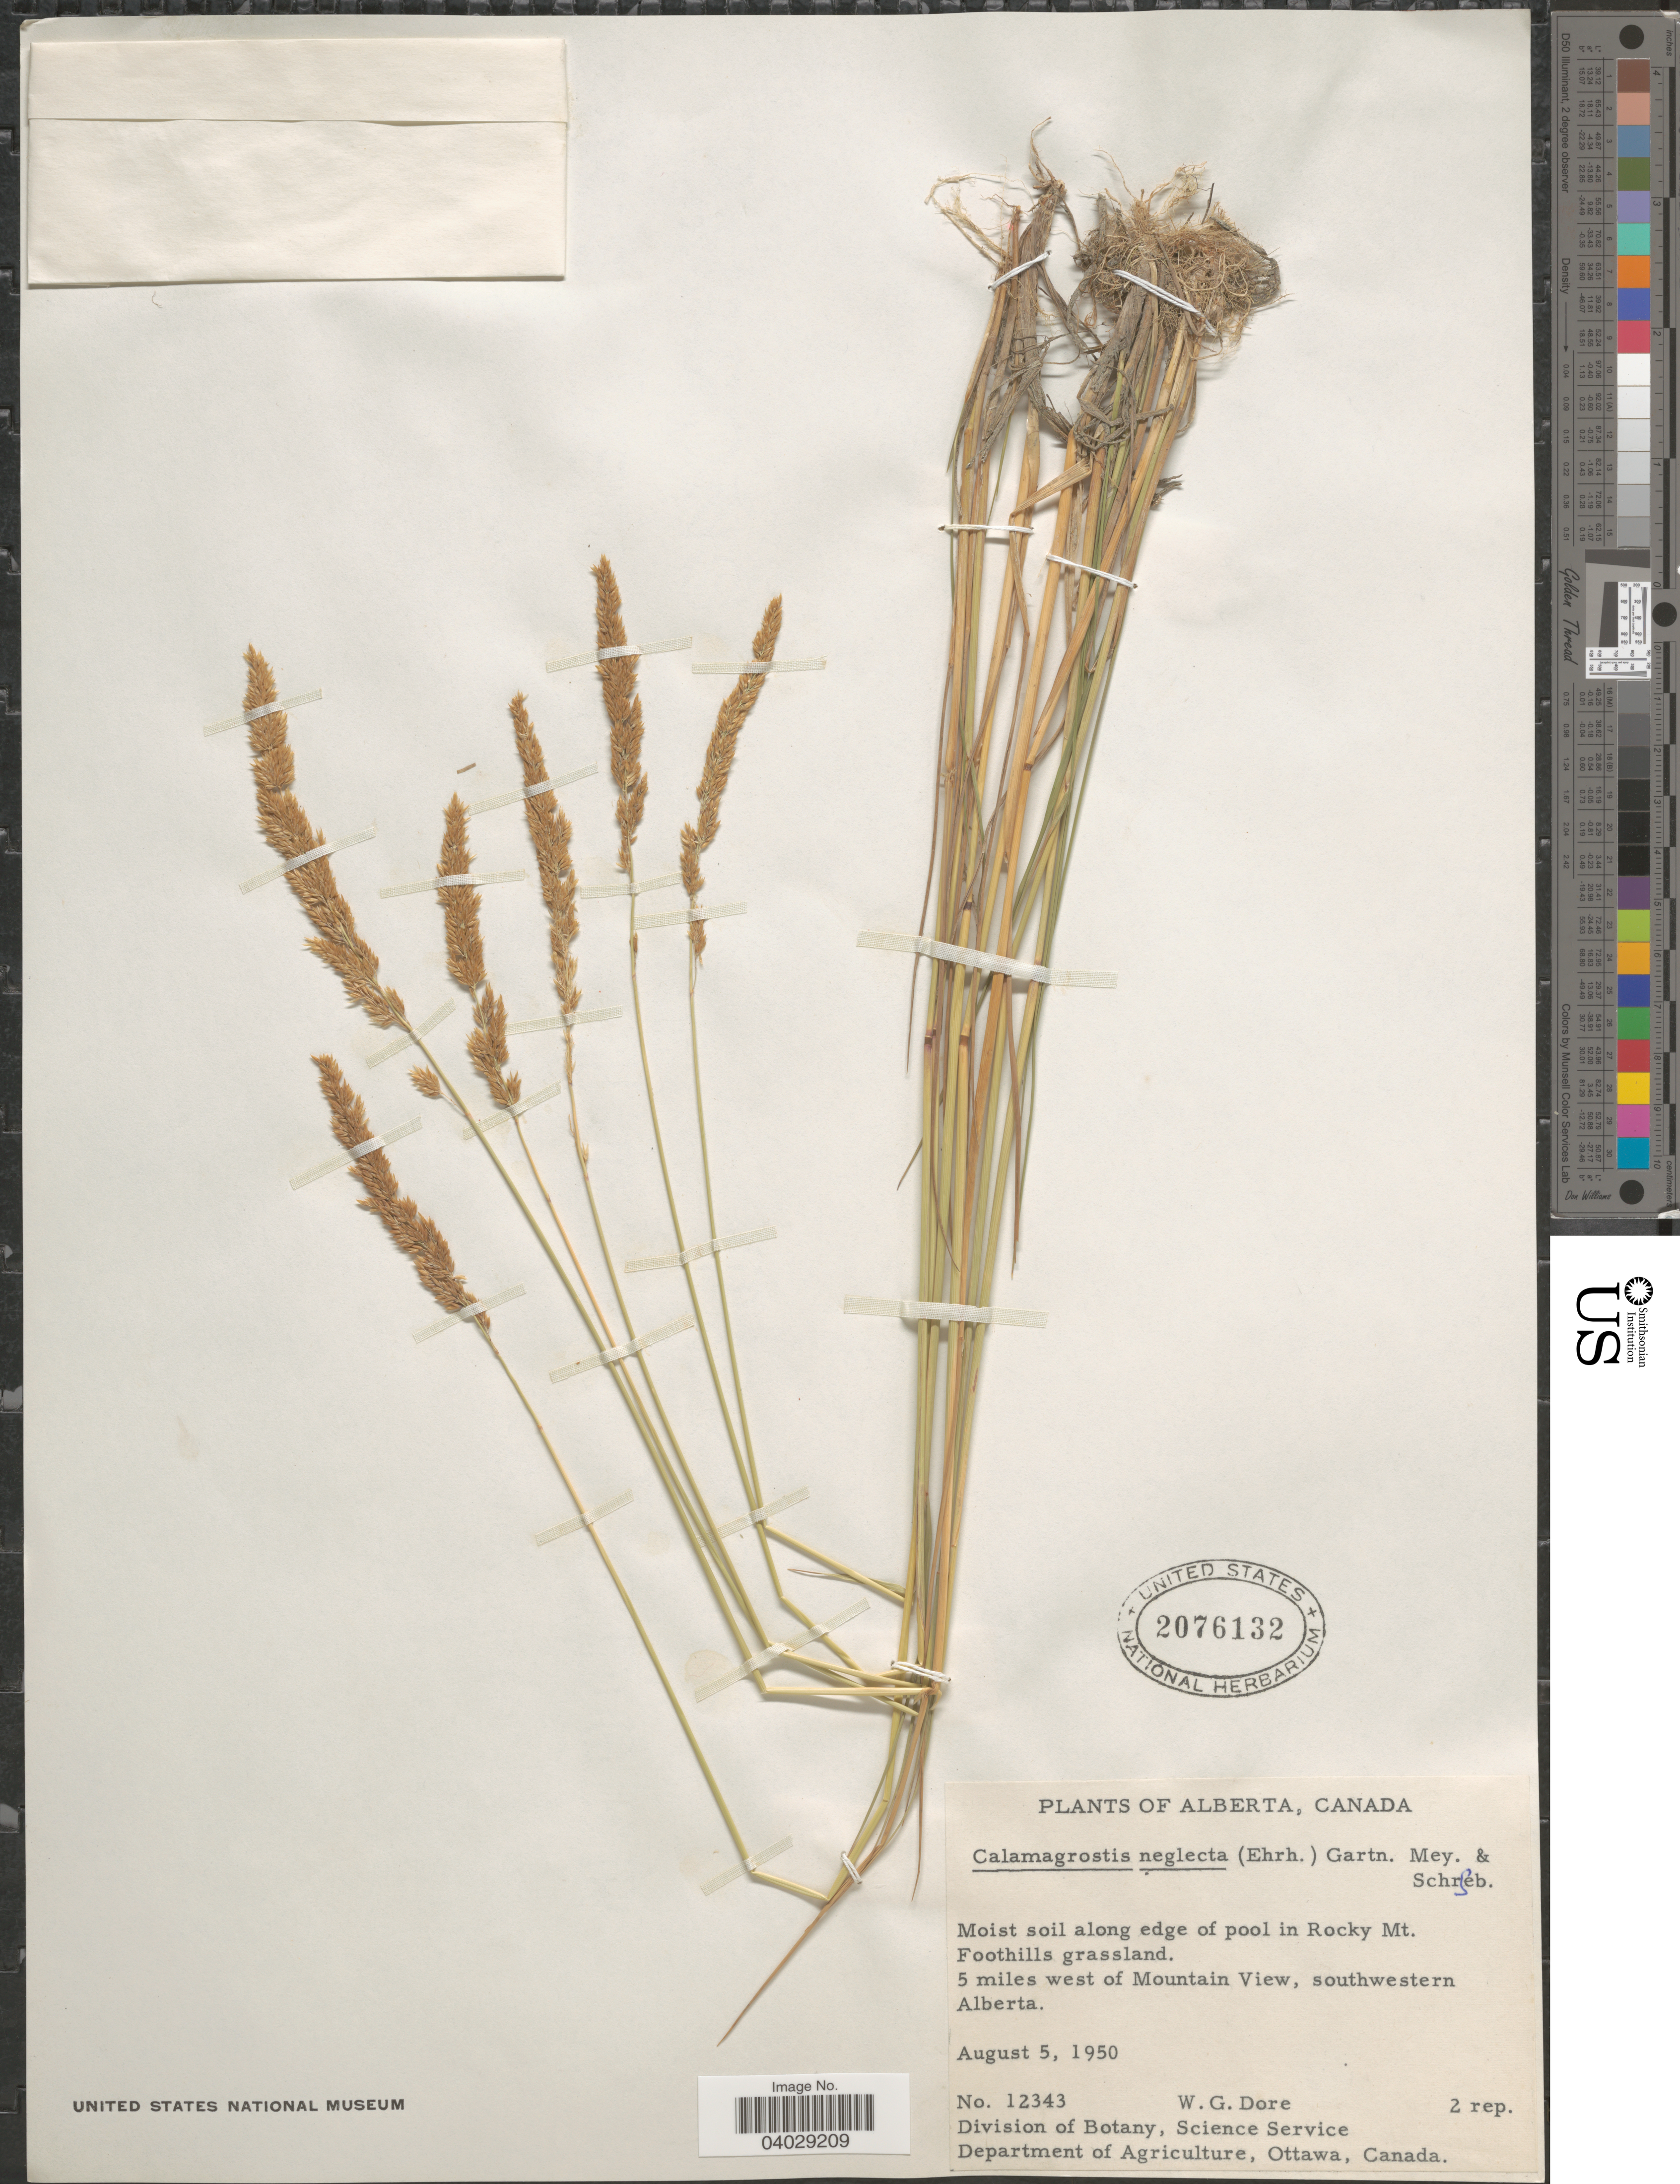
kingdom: Plantae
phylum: Tracheophyta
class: Liliopsida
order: Poales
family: Poaceae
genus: Calamagrostis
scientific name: Calamagrostis neglecta (Ehrh.) Gaertner et al.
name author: (Ehrhart) G. Gaertn. et al.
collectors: W. Dore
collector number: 12343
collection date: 1950-08-05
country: Canada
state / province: Alberta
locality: Moist soil along edge of pool in Rocky Mt. Foothills grassland. 5 miles west of Mountain View, southwestern Alberta.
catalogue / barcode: US 2076132